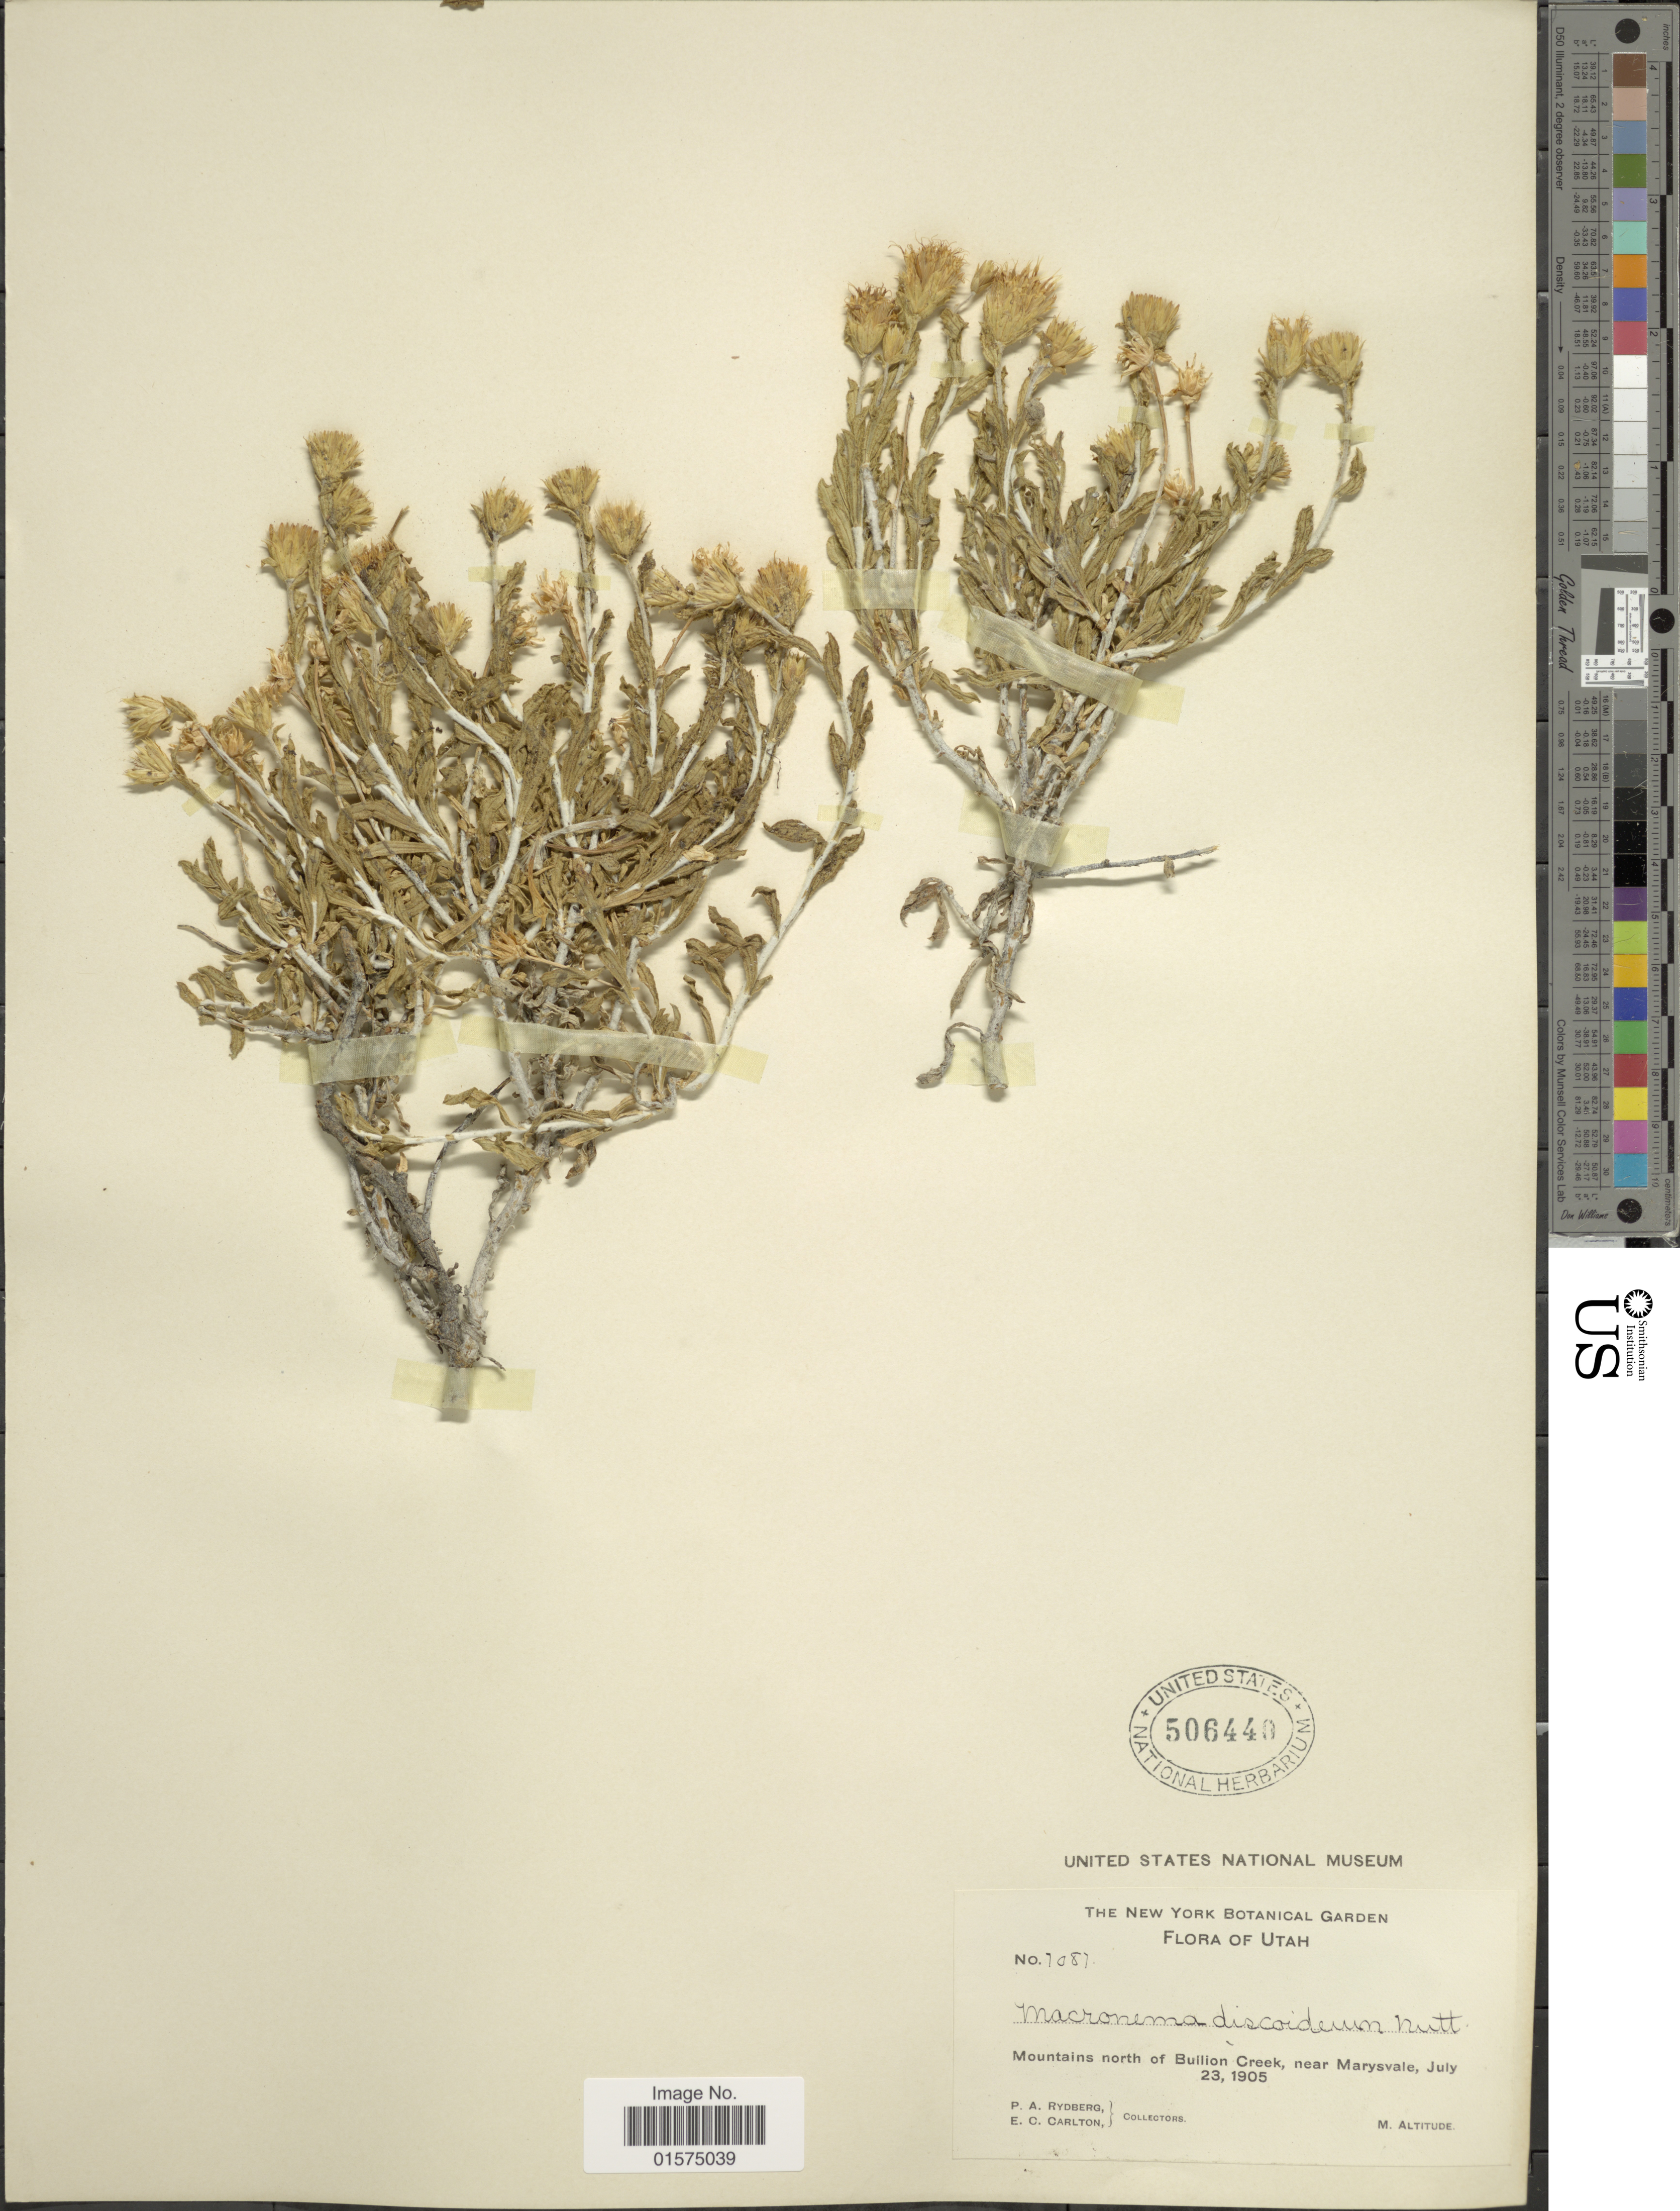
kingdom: Plantae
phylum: Tracheophyta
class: Magnoliopsida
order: Asterales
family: Asteraceae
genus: Ericameria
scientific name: Ericameria discoidea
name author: (Nutt.) G.L. Nesom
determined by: Urbatsch, Lowell E., Curator (LSU), Louisiana State University (UNITED STATES)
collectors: P. A. Rydberg & E. Carlton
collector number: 7087*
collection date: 1905-07-23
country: United States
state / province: Utah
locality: Mountains north of Builion Creek, near Marysvale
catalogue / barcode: US 506440